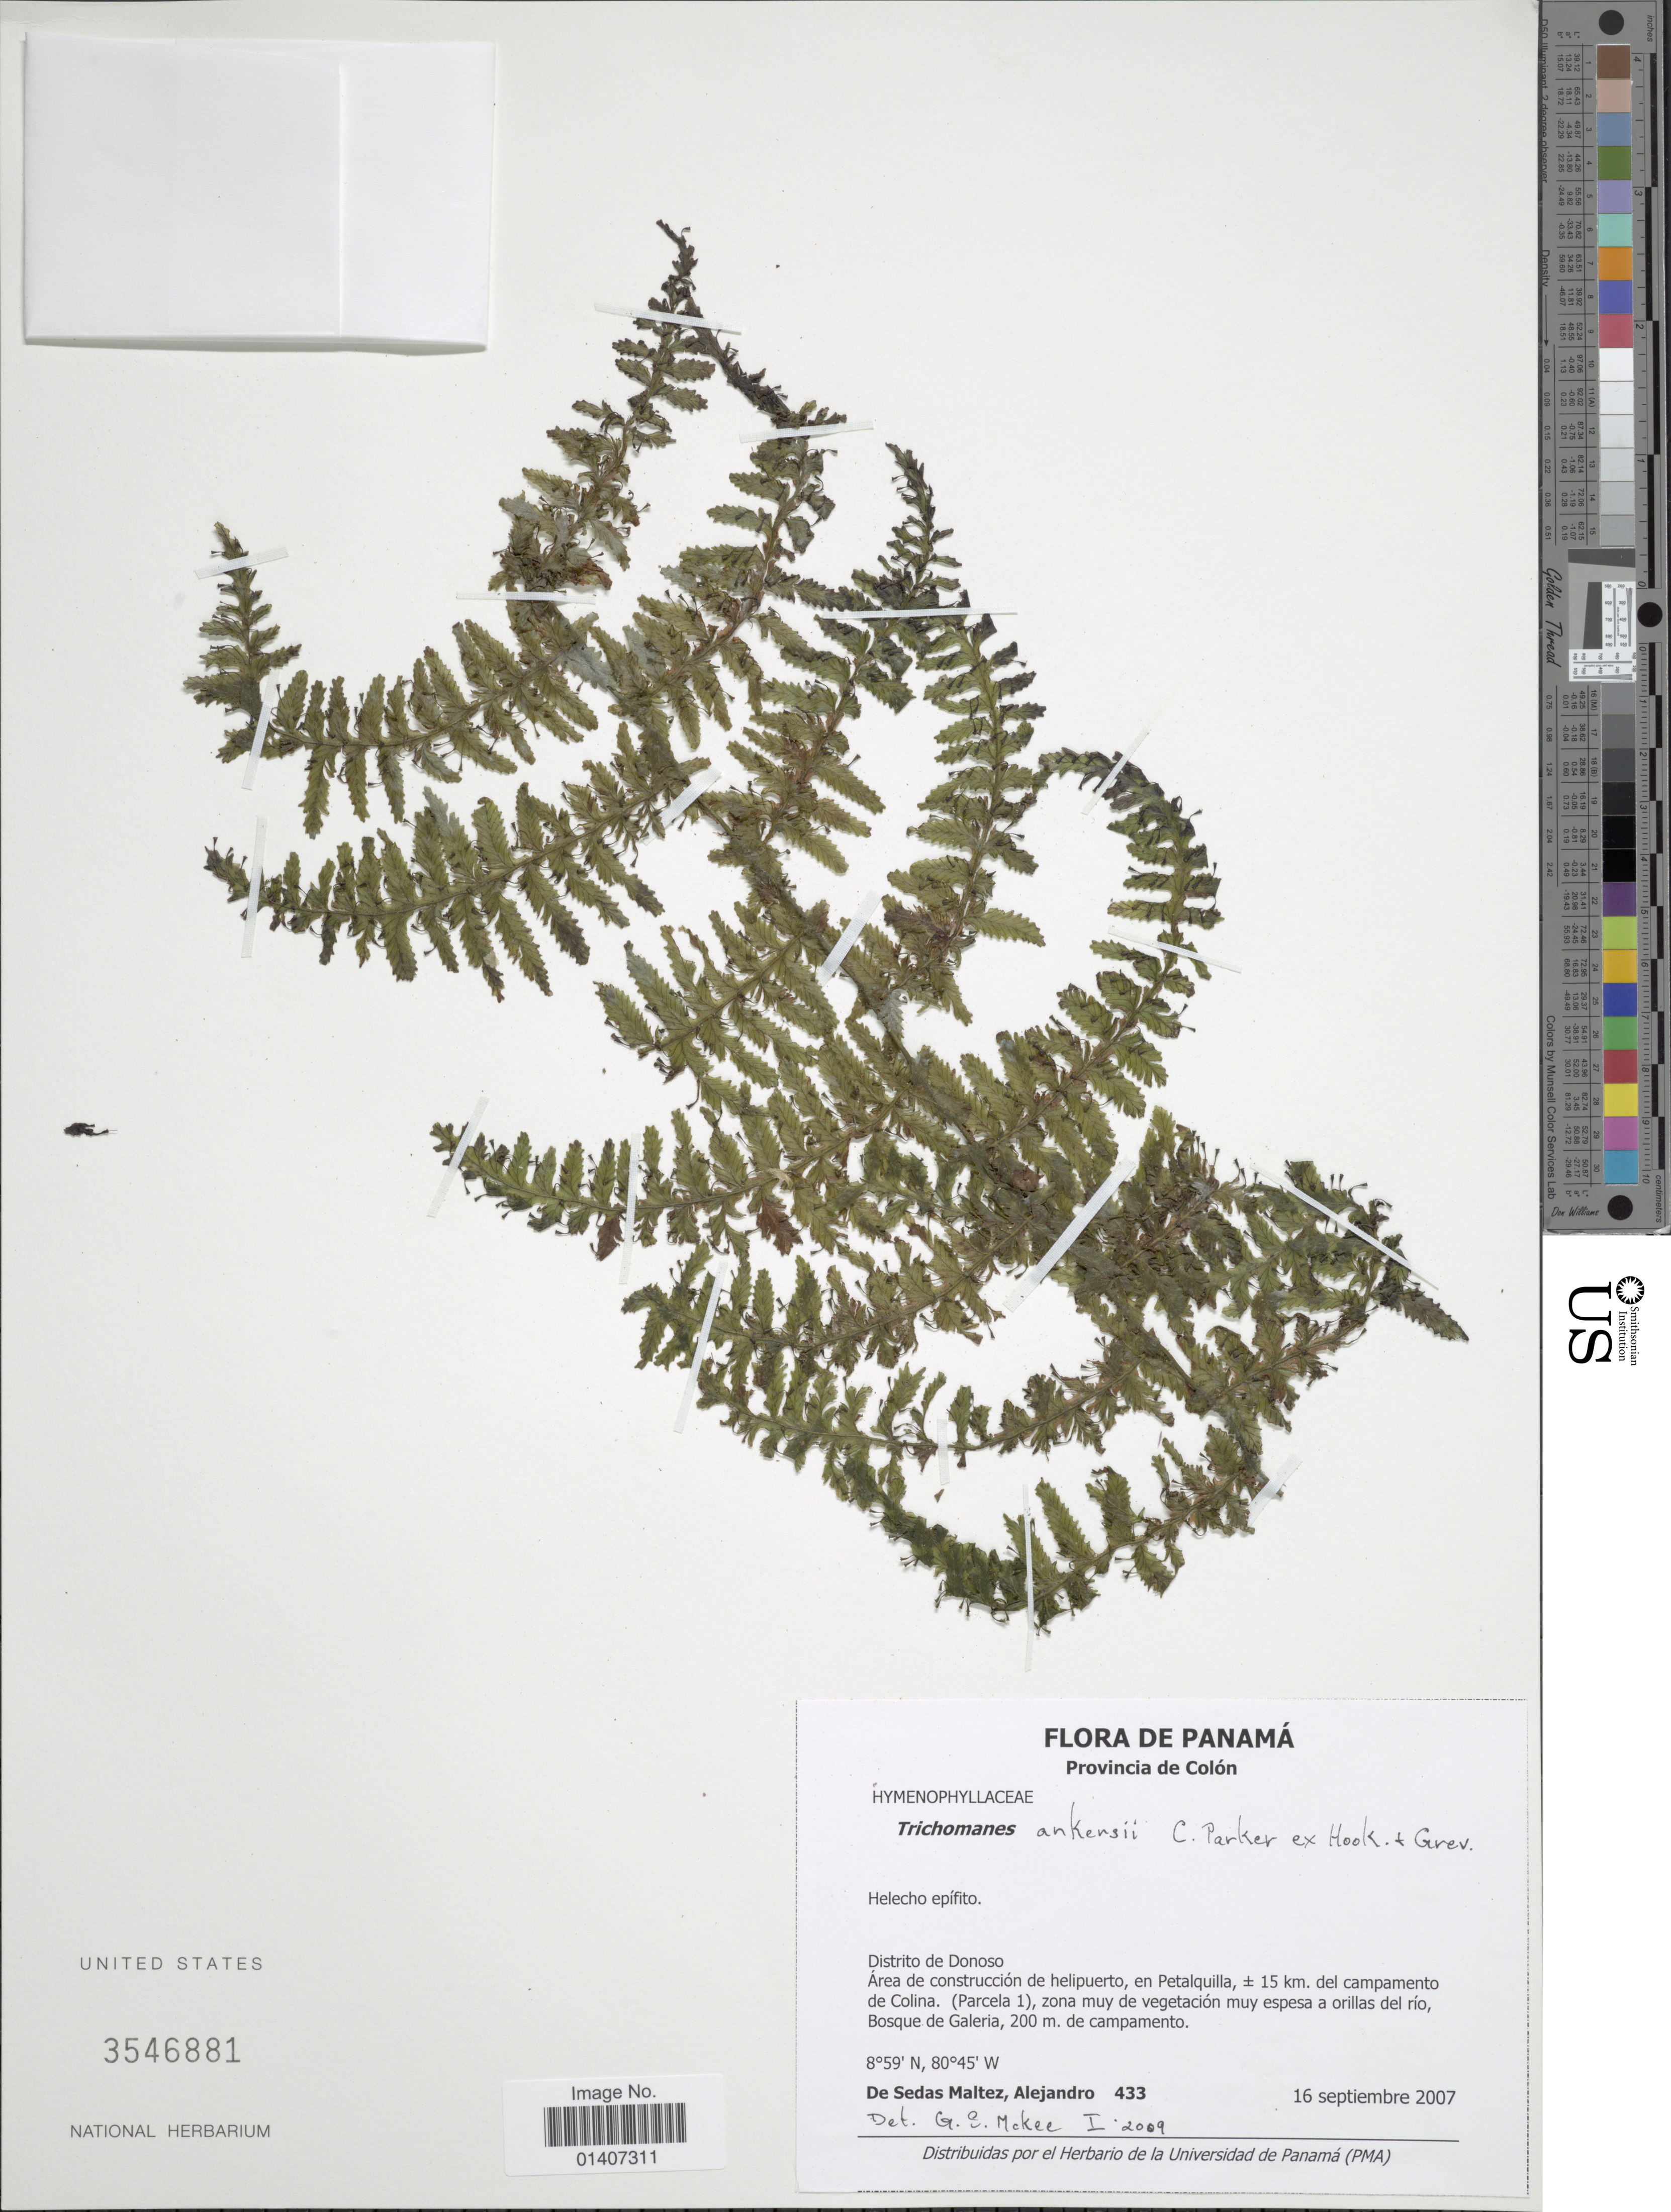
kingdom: Plantae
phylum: Tracheophyta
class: Polypodiopsida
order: Hymenophyllales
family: Hymenophyllaceae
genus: Trichomanes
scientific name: Trichomanes ankersii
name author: C. Parker ex Hook. & Grev.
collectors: A. De Sedas Maltez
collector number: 433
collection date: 2007-09-16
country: Panama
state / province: Colón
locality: Provincia de Colón, Distrito de Donoso, Area de Construccion de helipuerto, en Petalguilla, ± 15 km del campamento de Colina(Parcela 1), zona muy de vegetacion muy espesa a orillas del rio, Bosque de Galeria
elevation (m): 200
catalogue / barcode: US 3546881